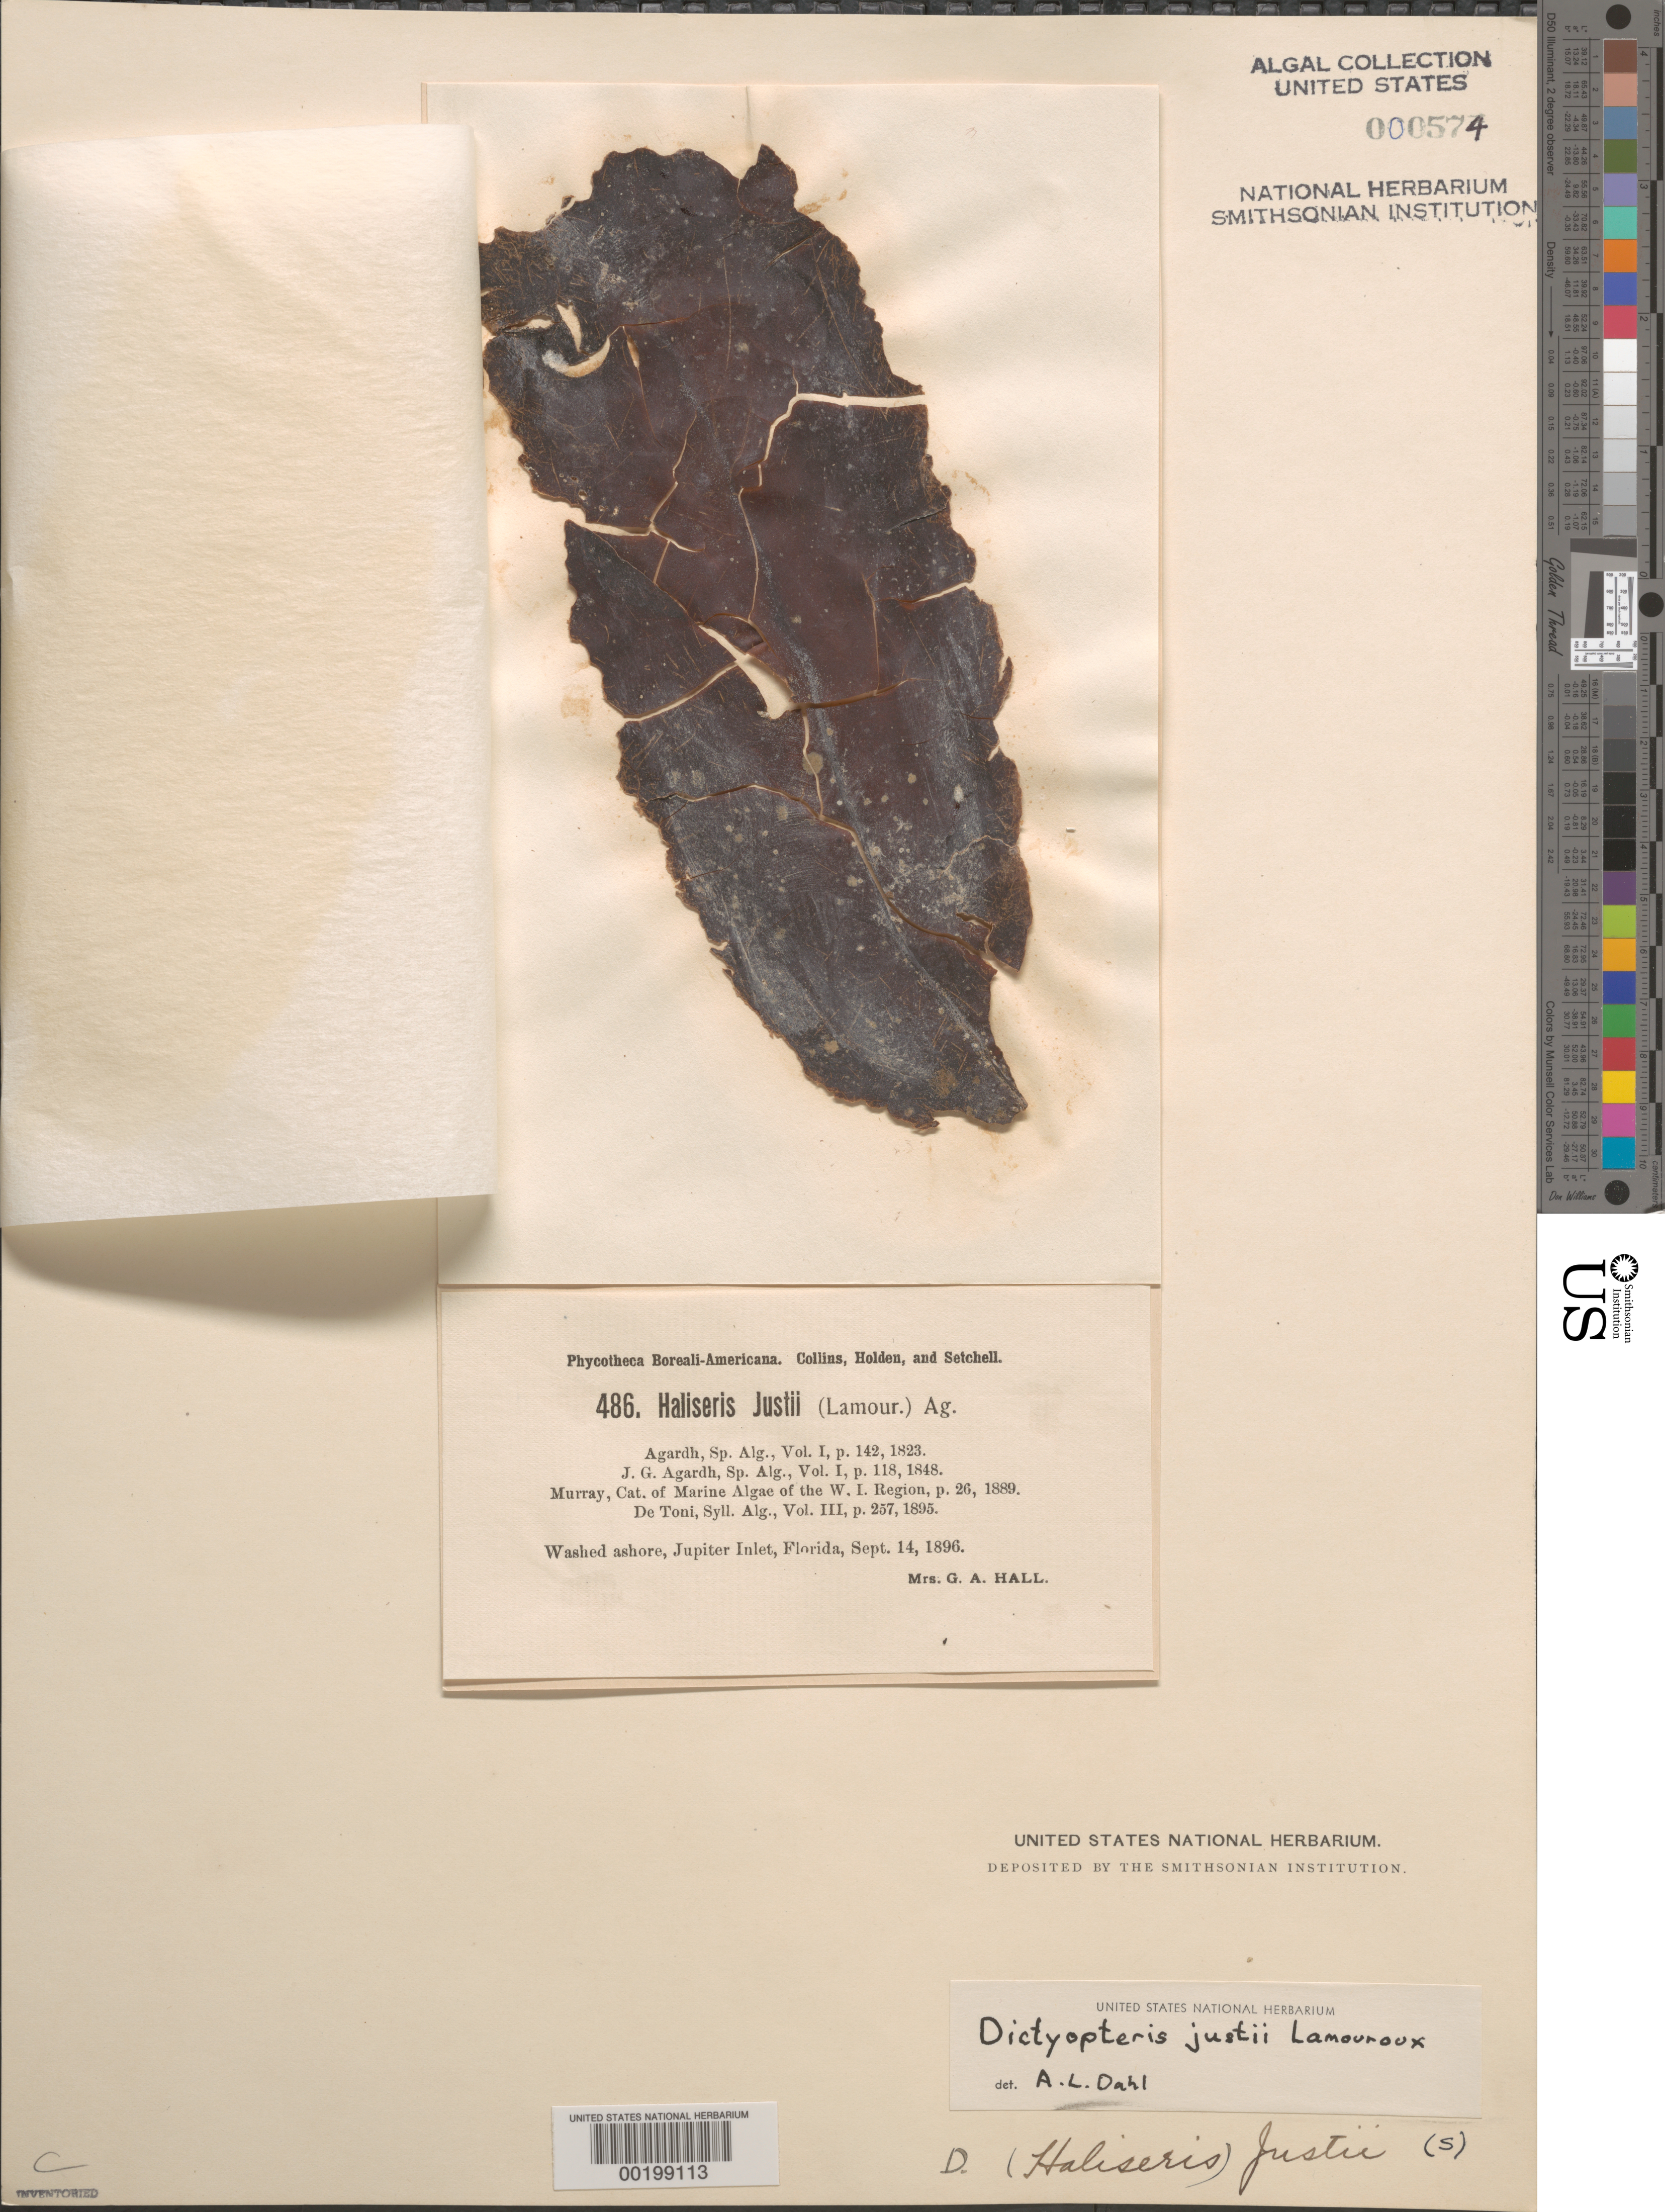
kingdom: Chromista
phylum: Ochrophyta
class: Phaeophyceae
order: Dictyotales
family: Dictyotaceae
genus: Dictyopteris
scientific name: Dictyopteris justii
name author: J.V.Lamouroux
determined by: Dahl, A. E.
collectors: Mrs. Hall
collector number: PB-A 486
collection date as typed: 14 Sep 1896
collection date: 1896-09-14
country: United States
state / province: Florida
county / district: Palm Beach County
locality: Jupiter Inlet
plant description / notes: Collins, Holden & Setchell, Phycotheca Boreali-Americana, as Haliseris justii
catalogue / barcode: US 574